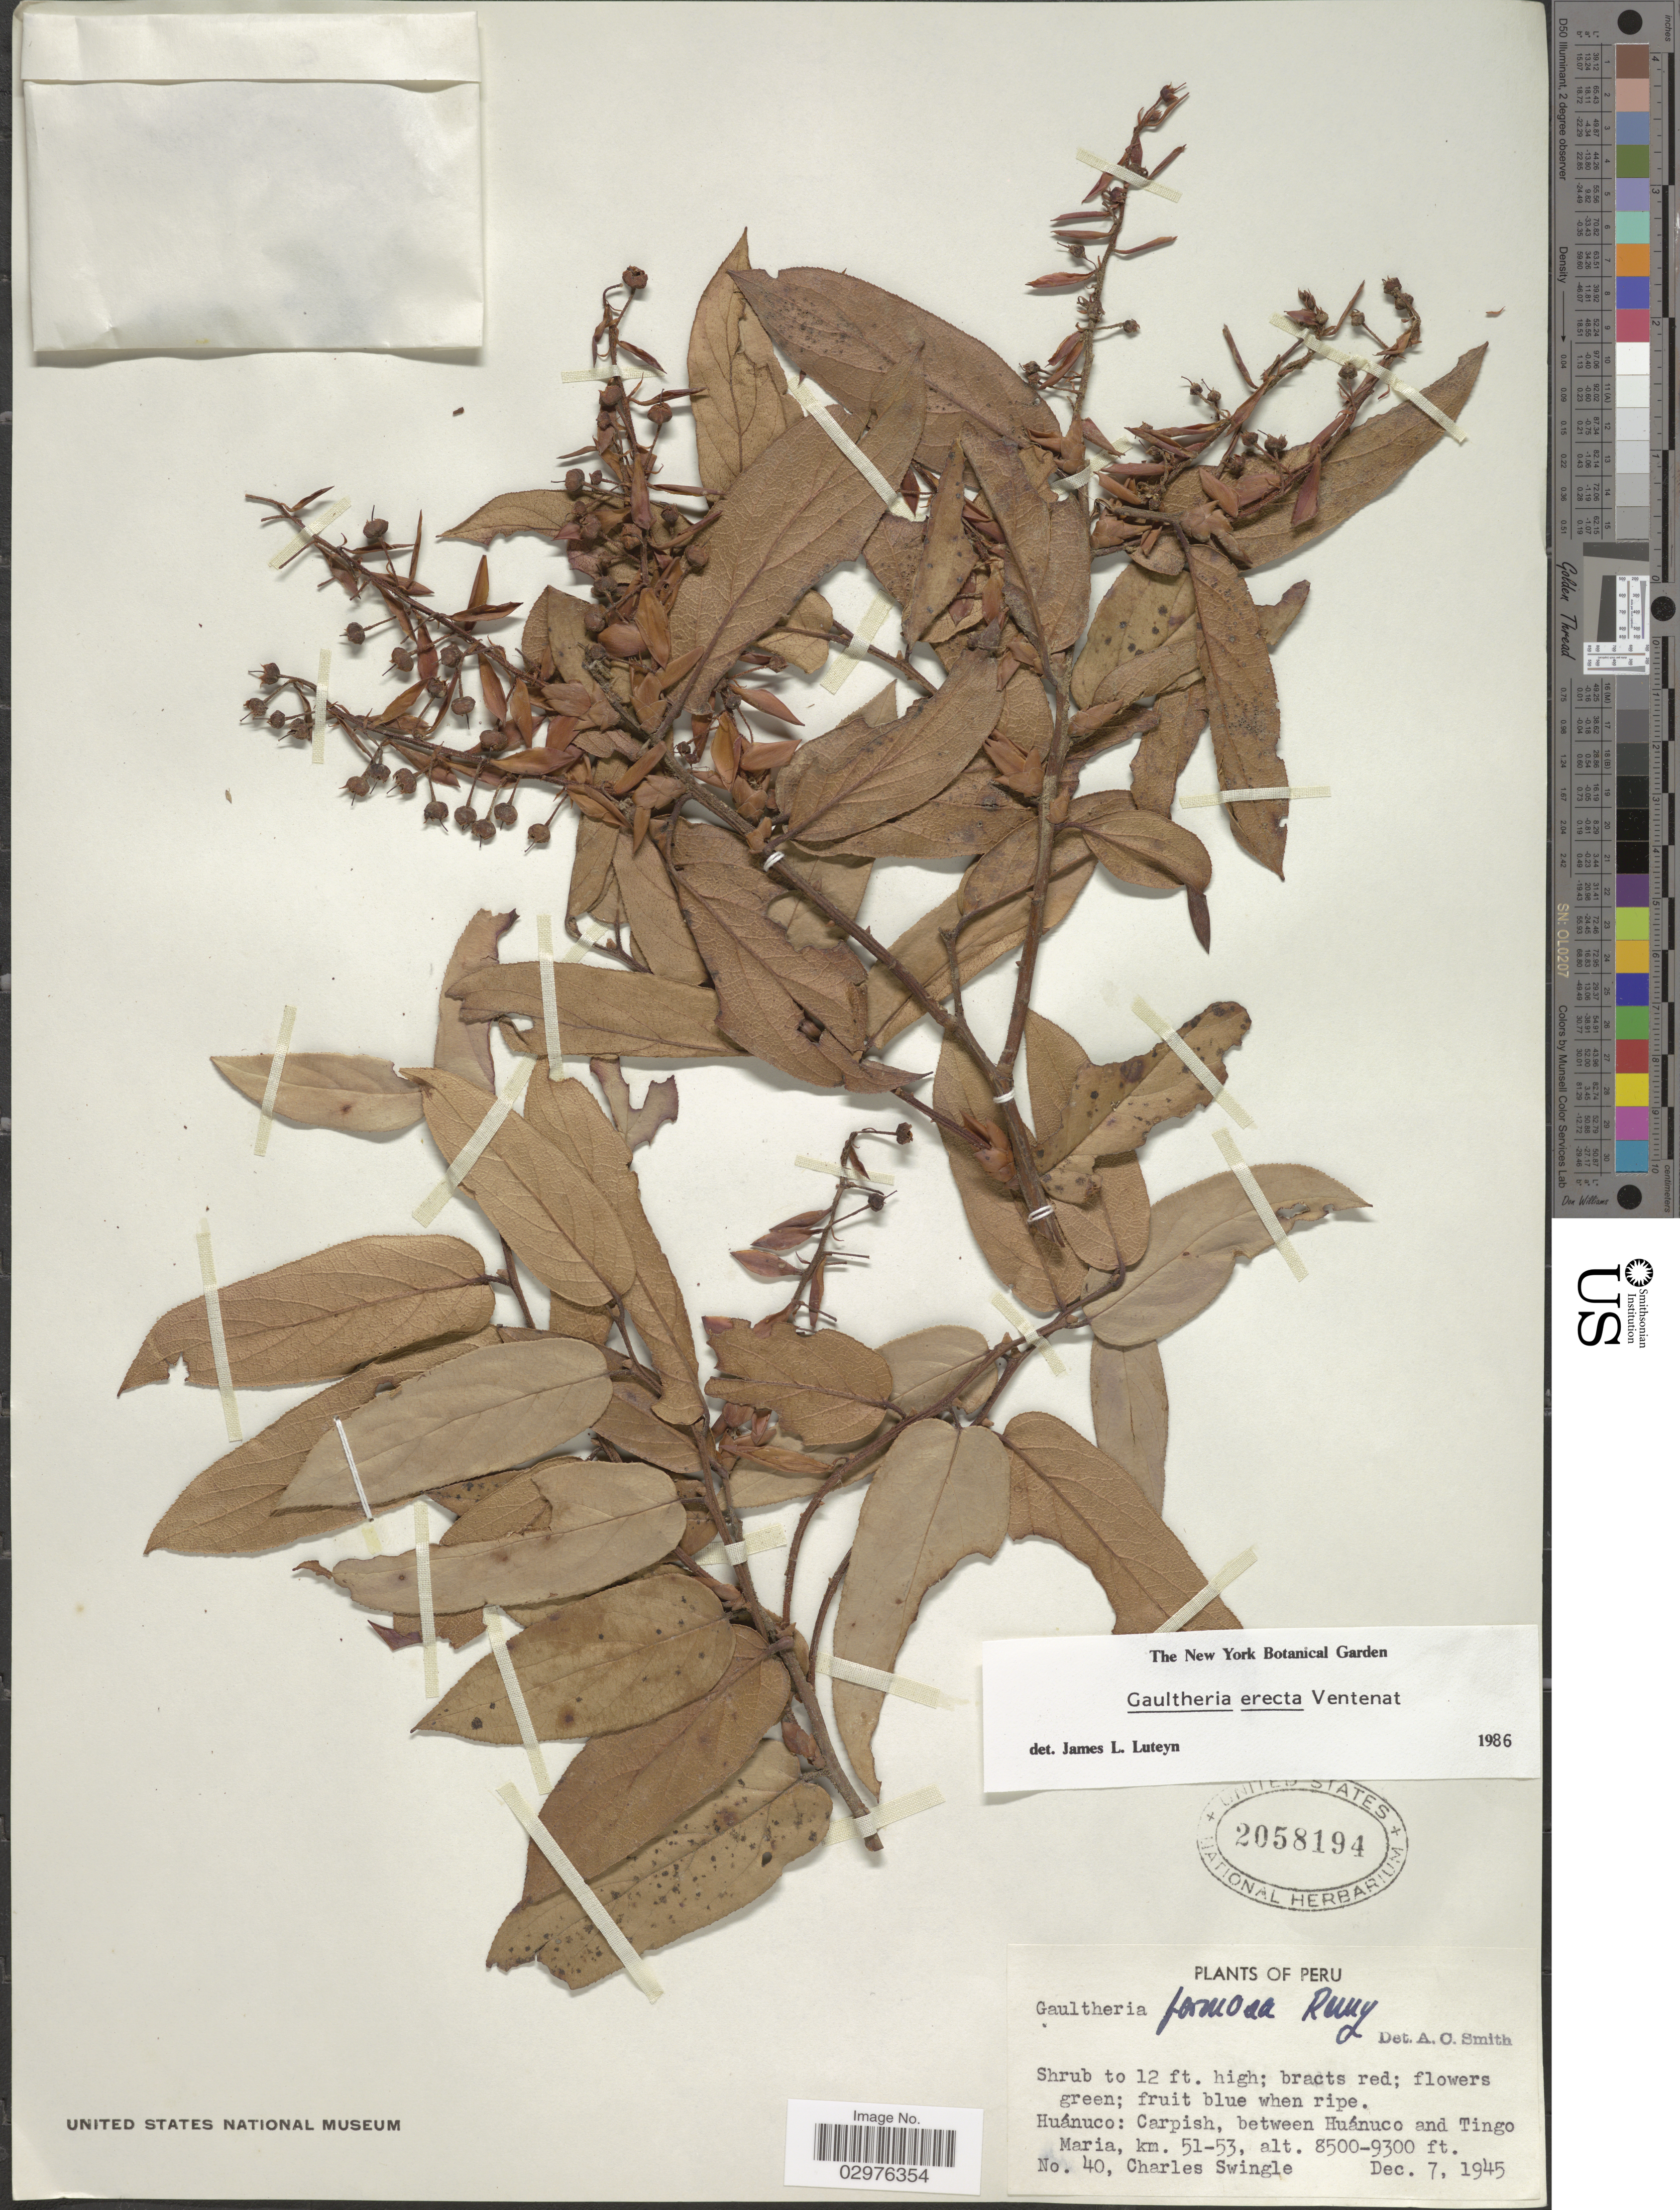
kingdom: Plantae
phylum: Tracheophyta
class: Magnoliopsida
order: Ericales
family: Ericaceae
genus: Gaultheria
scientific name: Gaultheria erecta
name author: Vent.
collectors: C. Swingle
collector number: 40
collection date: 1945-12-07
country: Peru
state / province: Huánuco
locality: Carpish, between Huánuco and Tingo Maria, km. 51-53.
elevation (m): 2591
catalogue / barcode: US 2058194